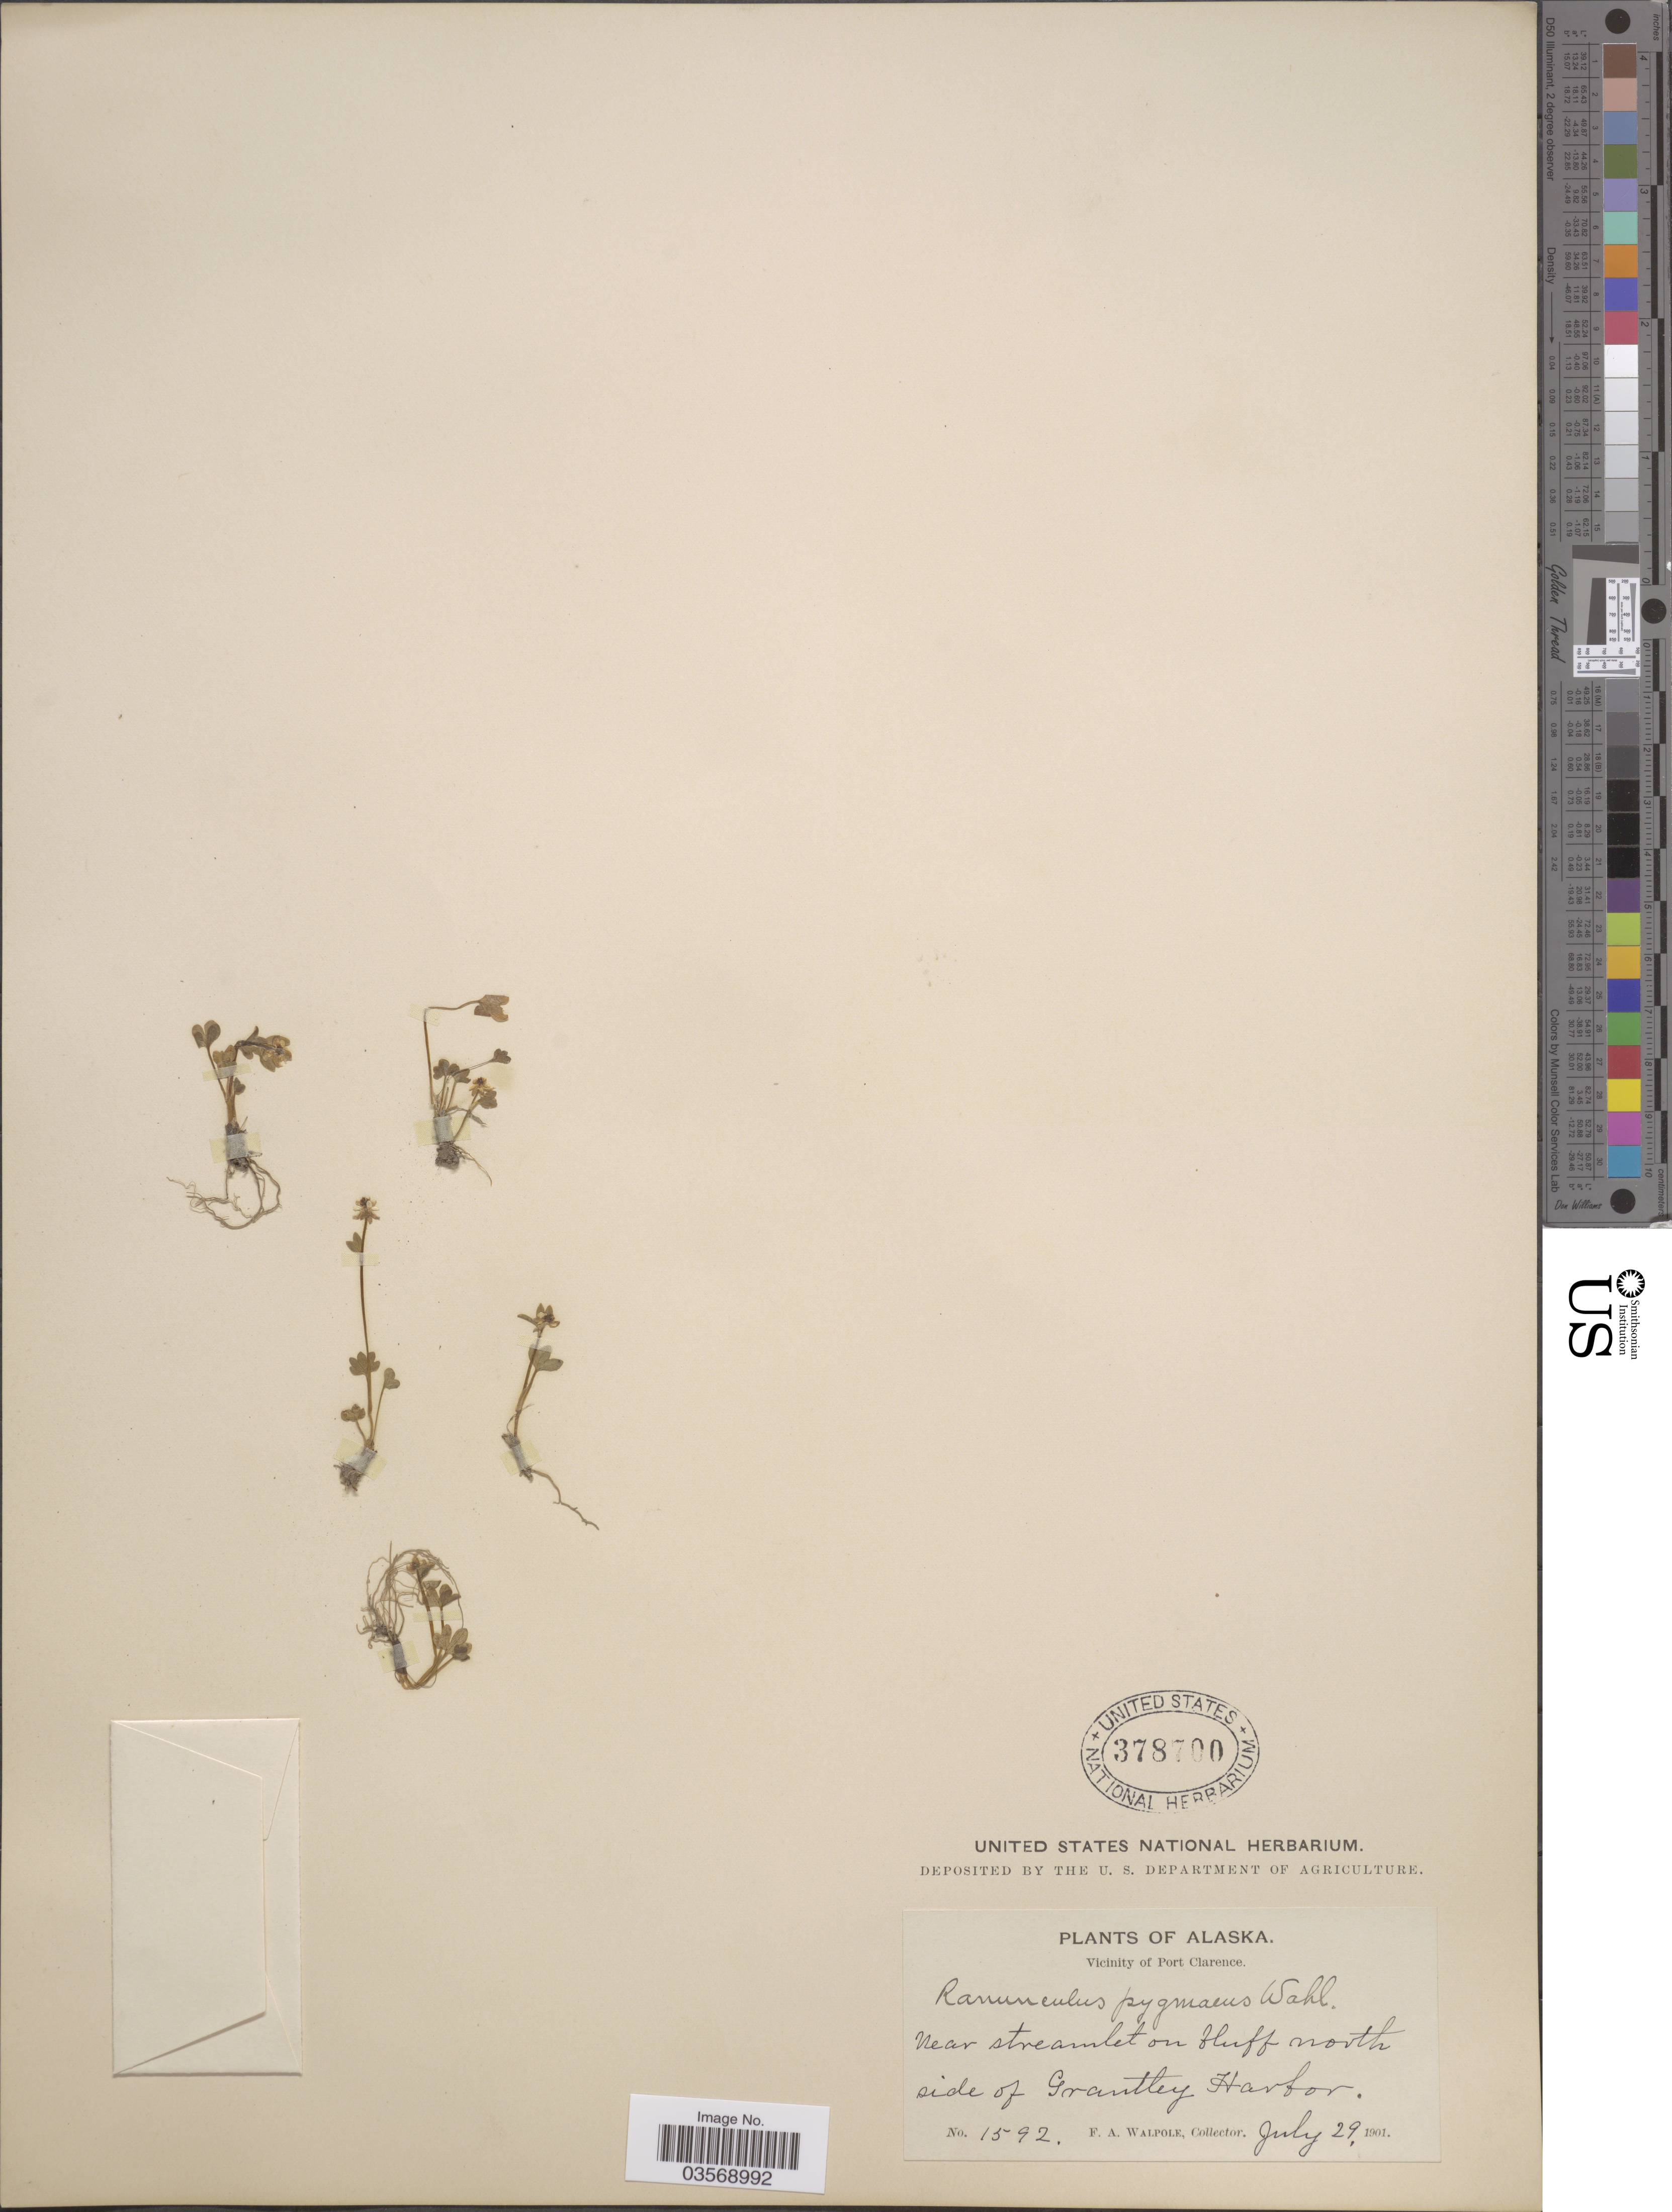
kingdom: Plantae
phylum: Tracheophyta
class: Magnoliopsida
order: Ranunculales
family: Ranunculaceae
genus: Ranunculus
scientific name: Ranunculus pygmaeus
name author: Wahlenb.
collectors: F. Walpole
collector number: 1592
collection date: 1901-07-29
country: United States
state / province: Alaska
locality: Vicinity of Port Clarence. North side of Grantley Harbor.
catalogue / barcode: US 378700